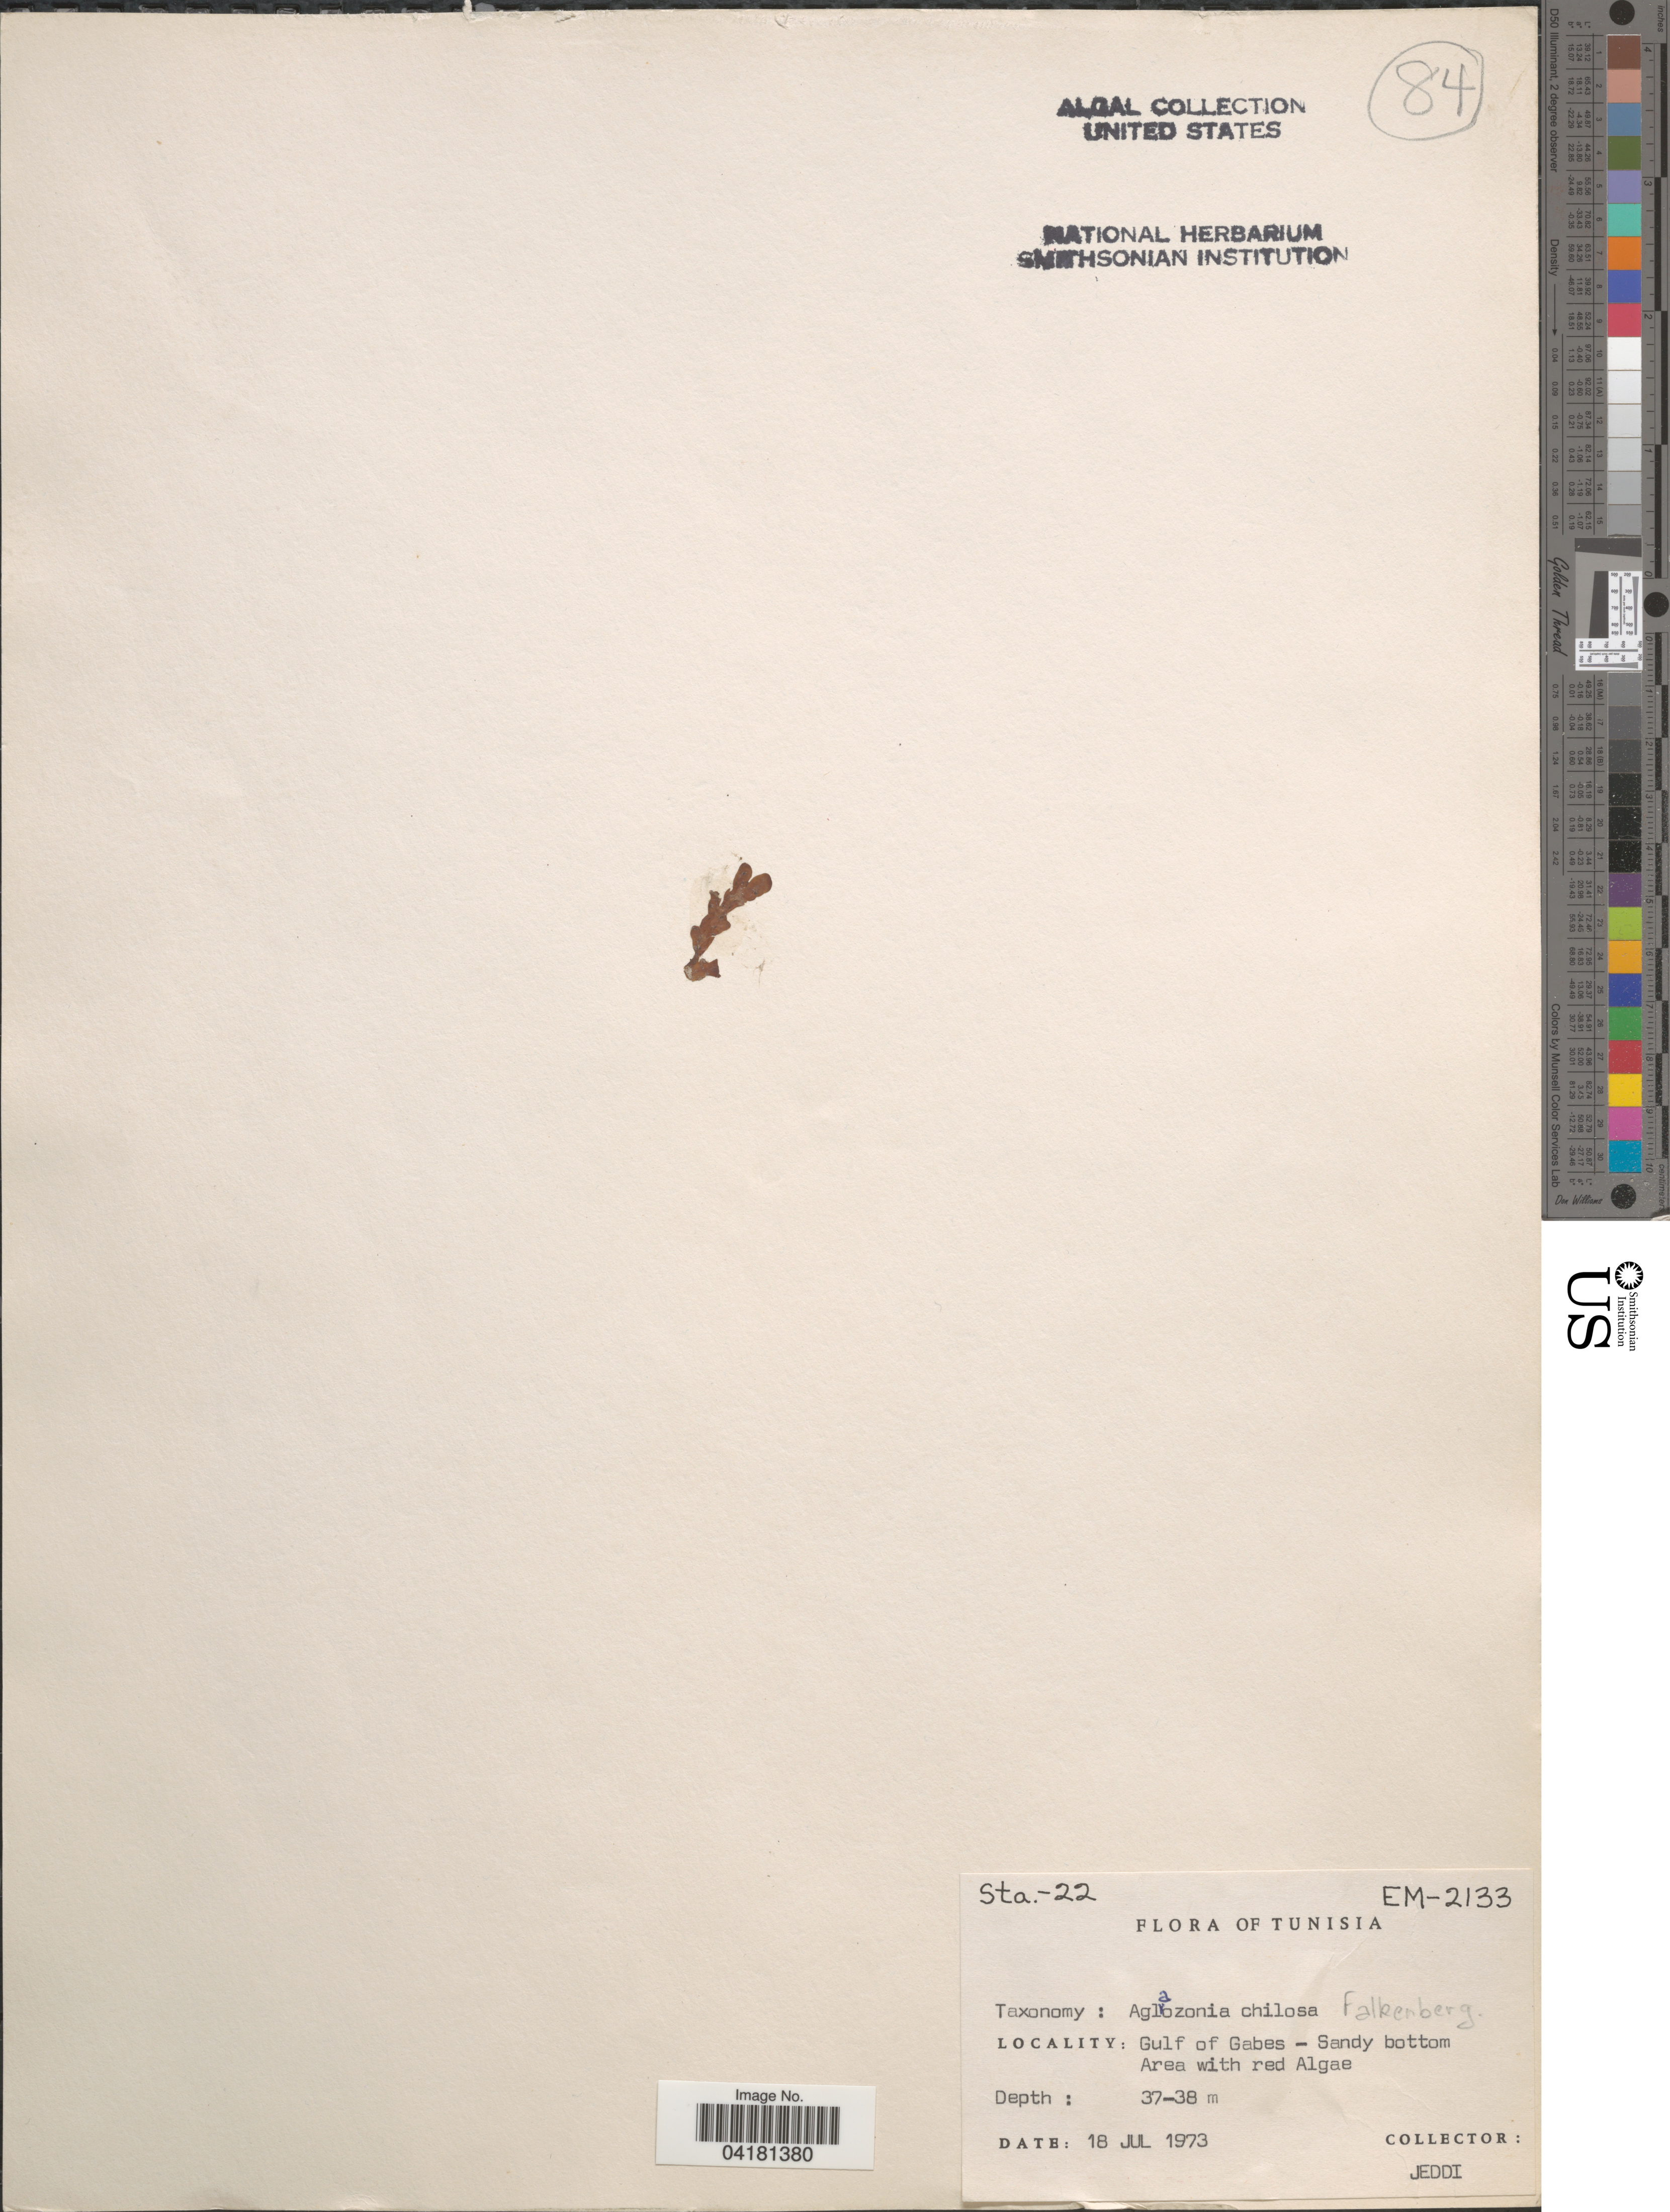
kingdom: Chromista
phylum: Ochrophyta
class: Phaeophyceae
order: Cutleriales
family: Cutleriaceae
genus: Cutleria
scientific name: Cutleria chilosa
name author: (Falkenb.) P.C. Silva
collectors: -. Jeddi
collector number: EM-2133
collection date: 1973-07-18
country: Tunisia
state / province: Gabès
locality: Gulf of Gabes.